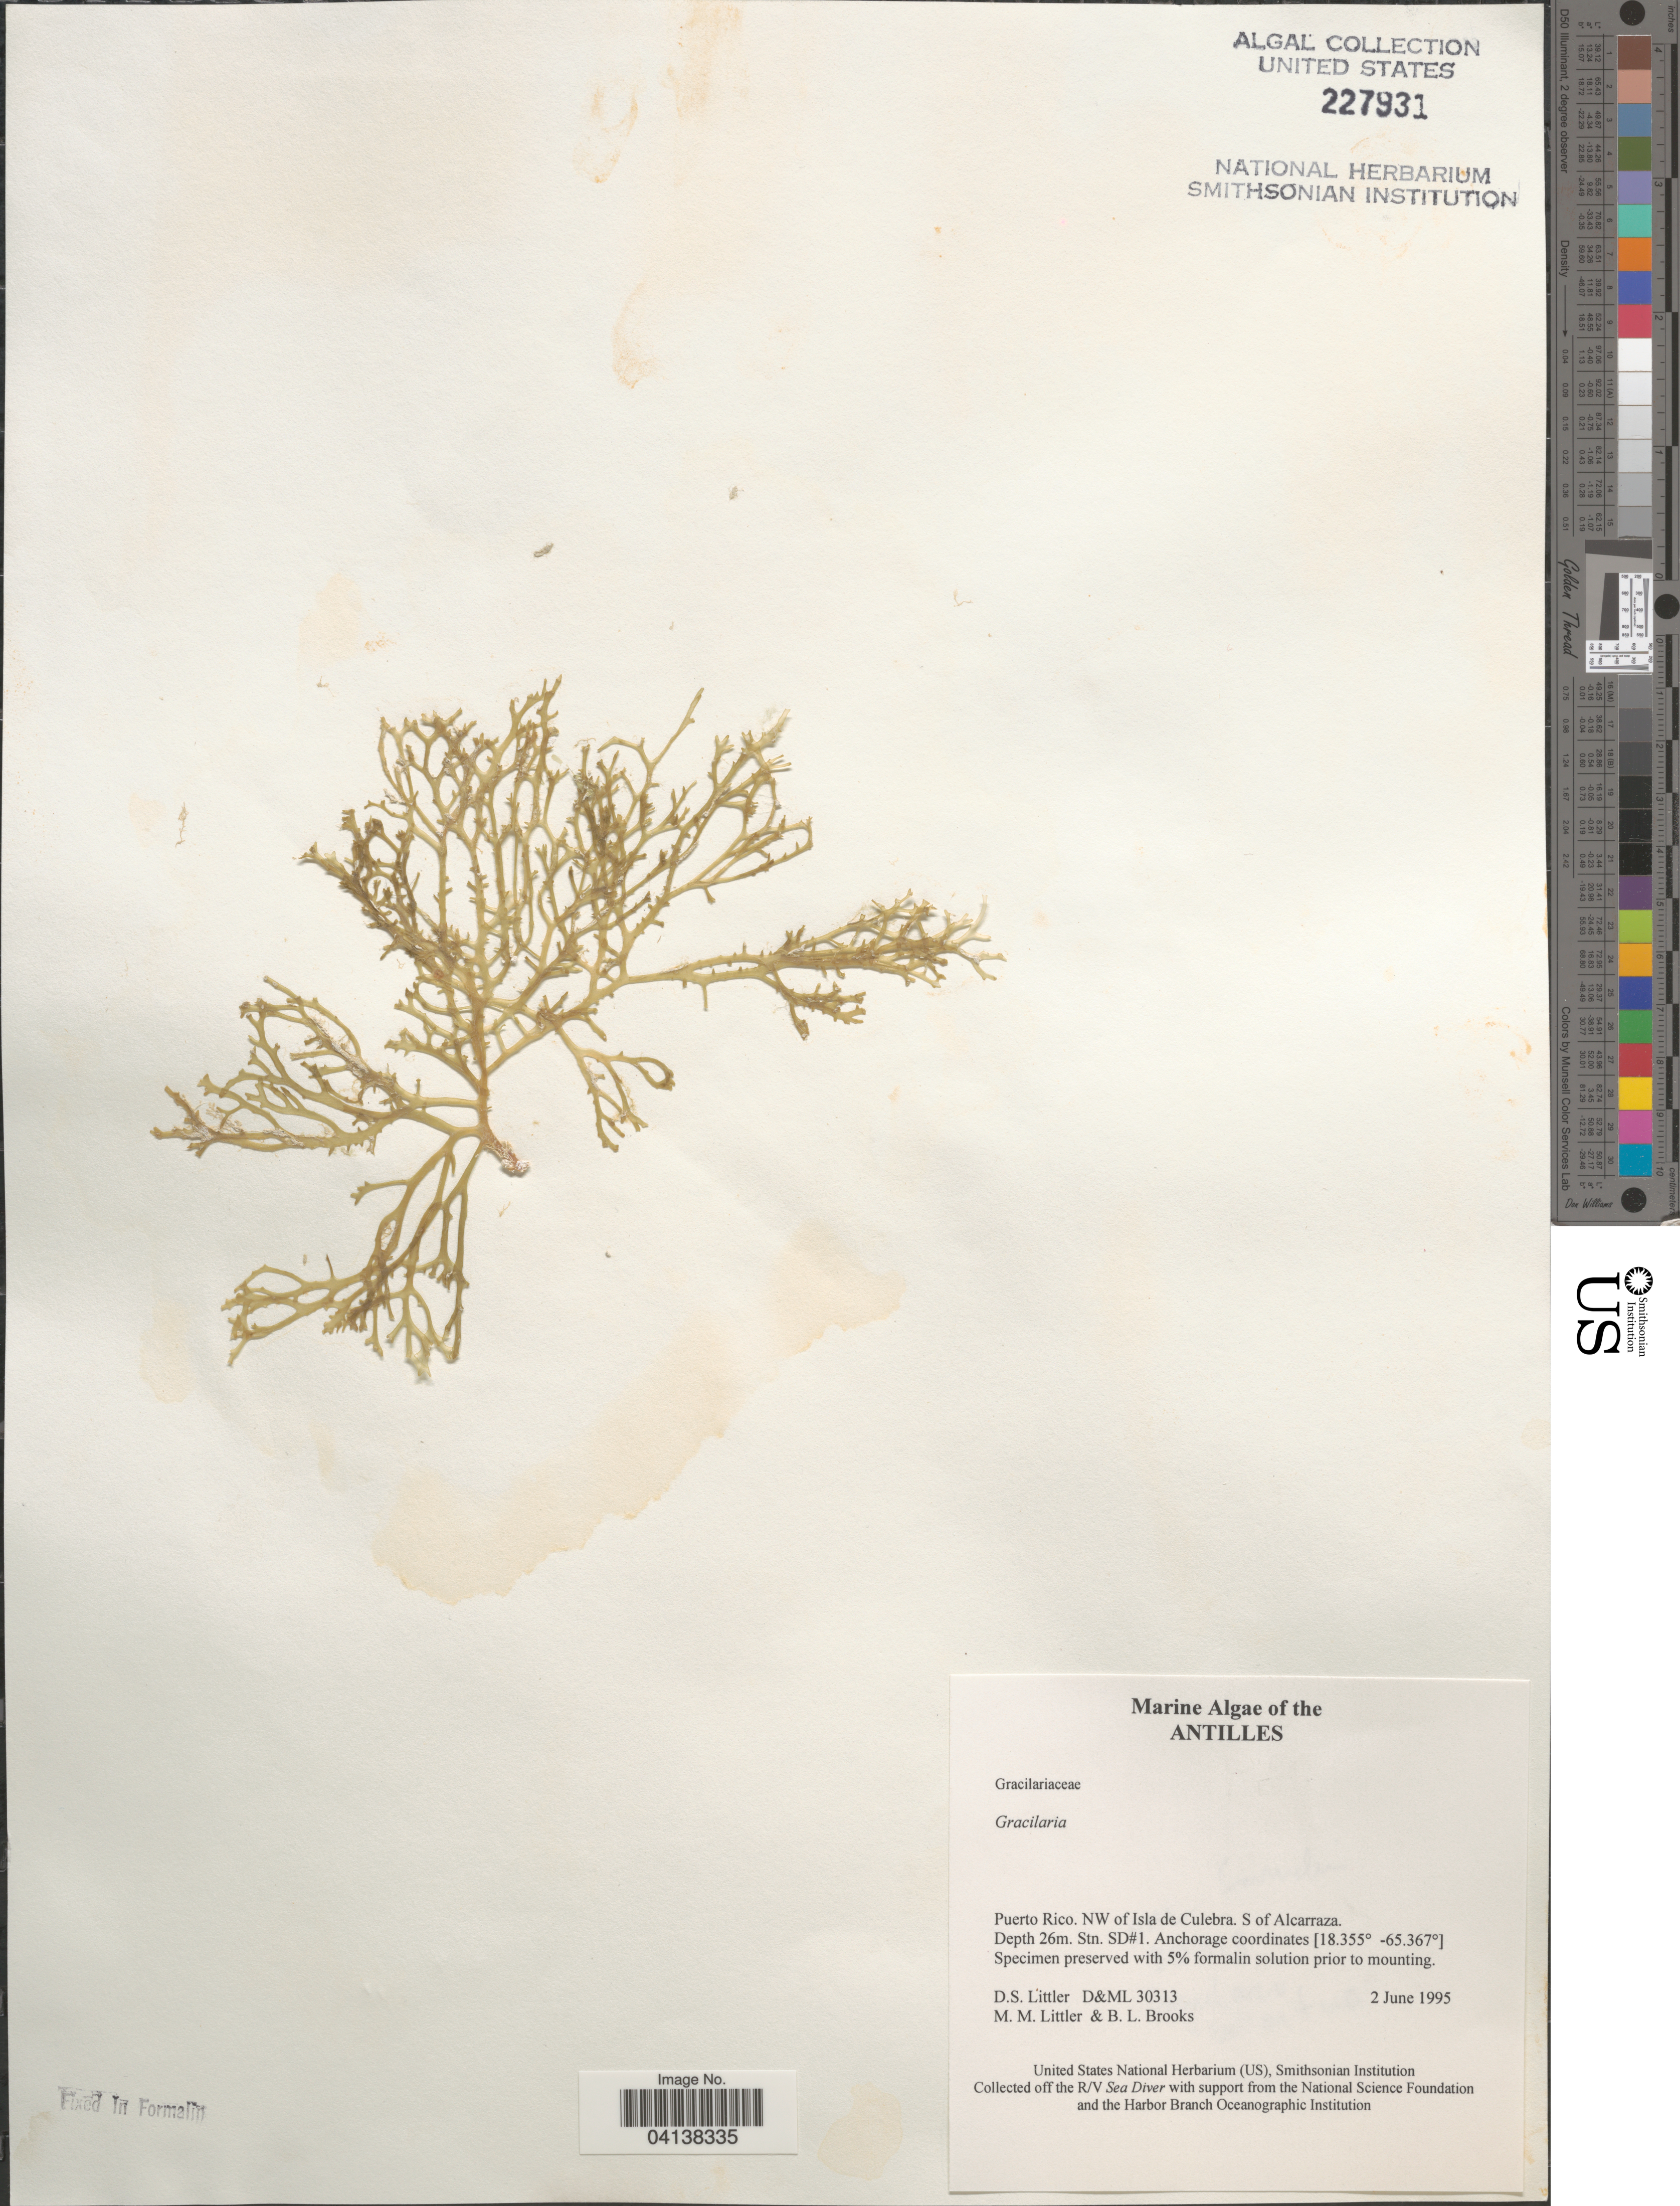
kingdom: Plantae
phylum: Rhodophyta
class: Florideophyceae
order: Gracilariales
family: Gracilariaceae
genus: Gracilaria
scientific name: Gracilaria sp.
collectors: D. S. Littler & B. Brooks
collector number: D&ML 30313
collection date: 1995-06-02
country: Puerto Rico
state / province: Culebra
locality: Antilles. NW of Isla de Culebra. S of Alcarraza. Stn. SD#1.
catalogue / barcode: US 227931